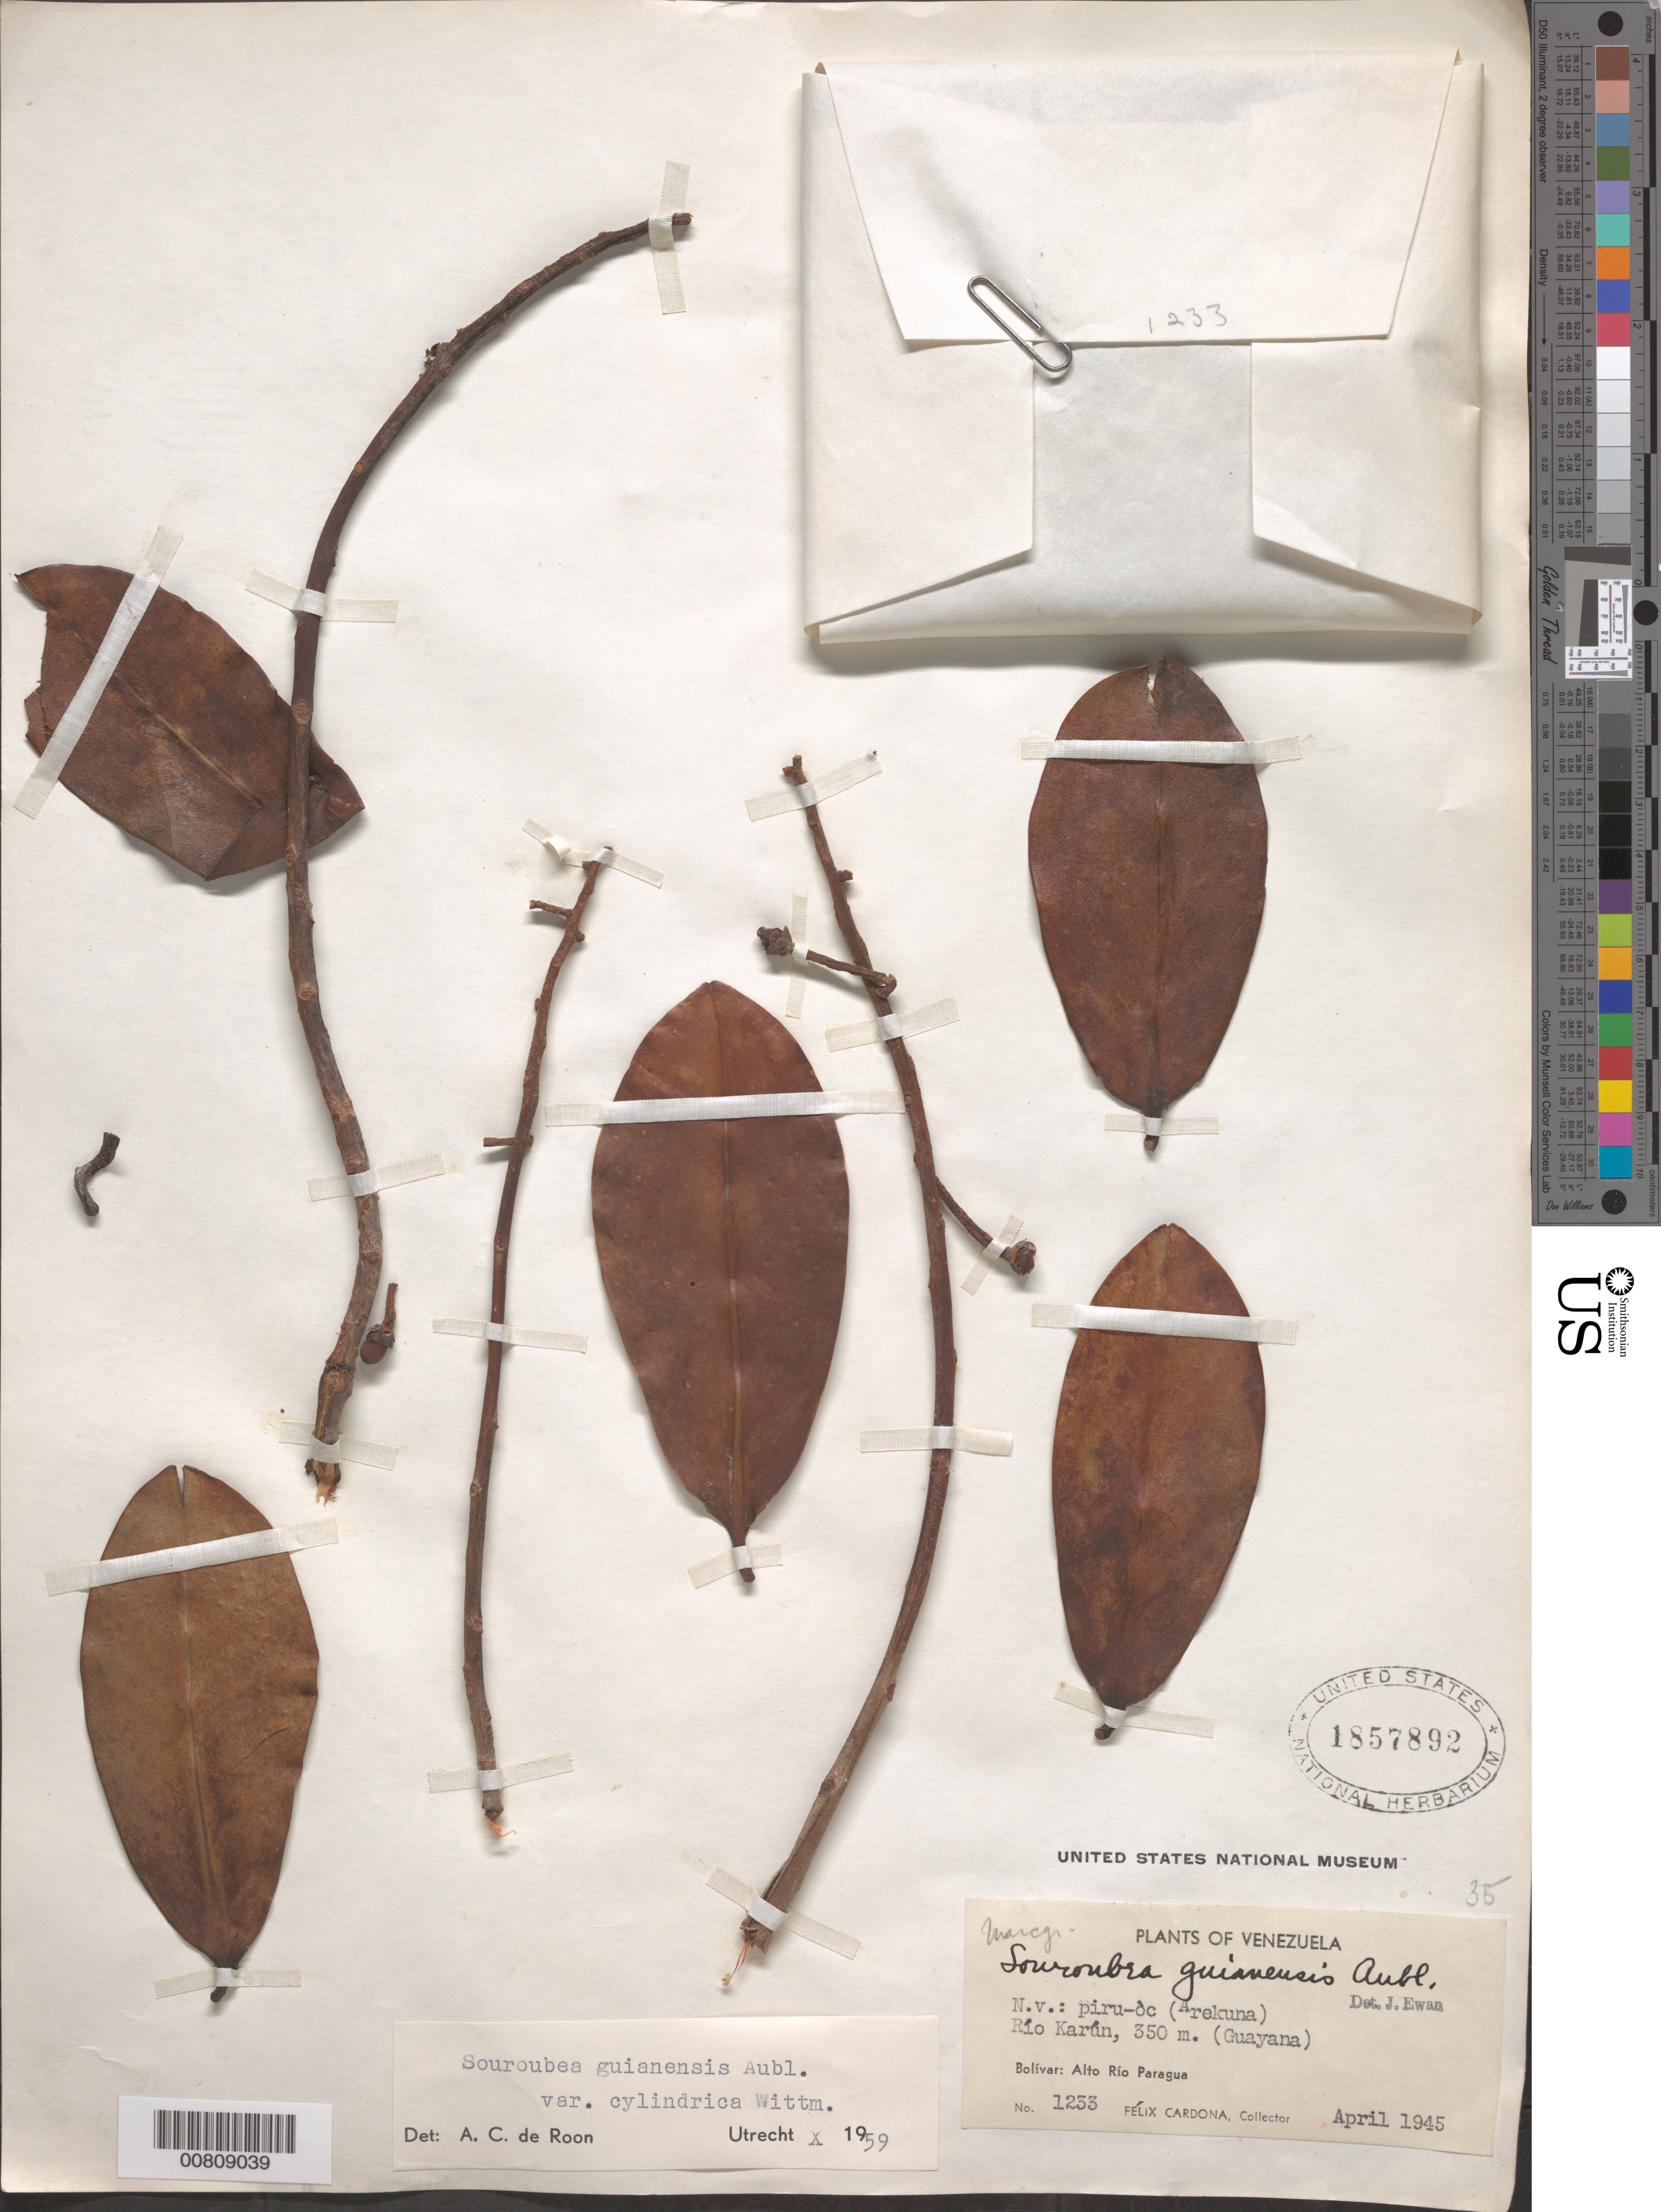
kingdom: Plantae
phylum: Tracheophyta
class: Magnoliopsida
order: Ericales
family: Marcgraviaceae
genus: Souroubea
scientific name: Souroubea guianensis var. cylindrica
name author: (Wittm.) de Roon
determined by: de Roon, A. C.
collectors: F. Cardona Puig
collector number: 1233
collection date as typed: Apr-45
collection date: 1945-04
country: Venezuela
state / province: Bolívar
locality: Alto Río Paragua, Río Karún (Guayana)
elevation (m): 350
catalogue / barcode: US 1857892